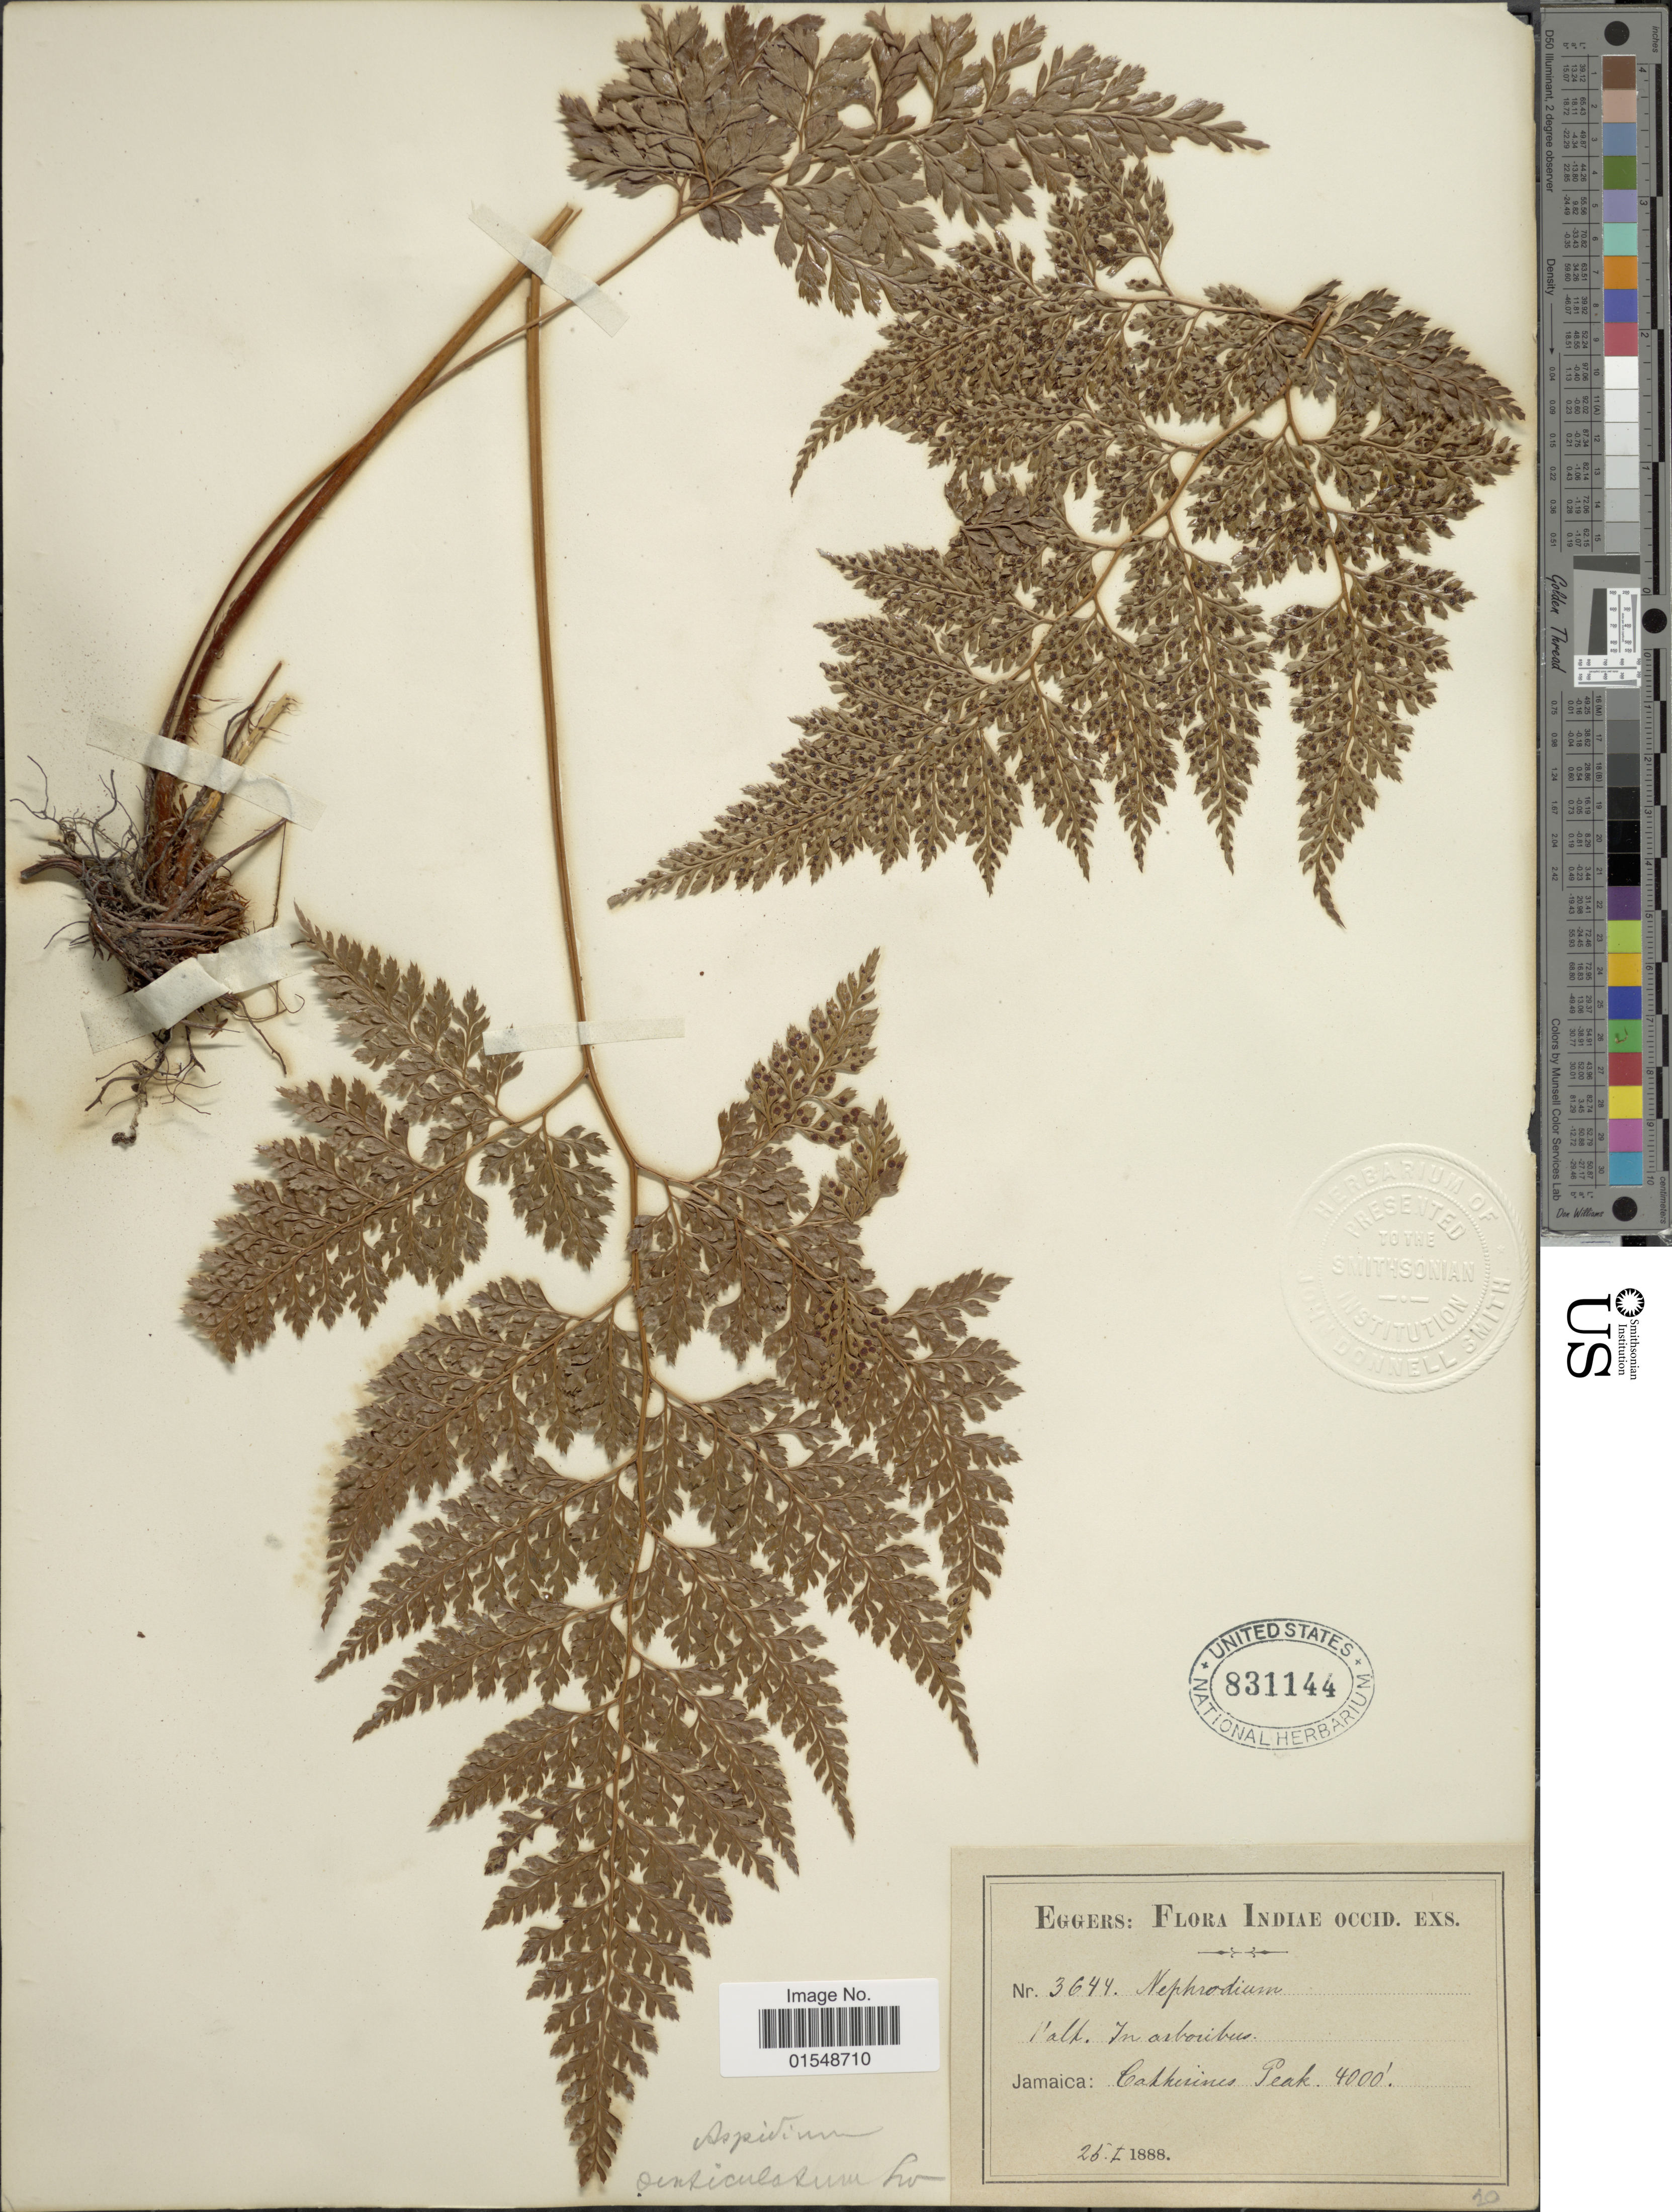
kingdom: Plantae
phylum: Tracheophyta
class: Polypodiopsida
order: Polypodiales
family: Dryopteridaceae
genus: Arachniodes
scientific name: Arachniodes denticulata var. denticulata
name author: (Sw.) Ching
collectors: -. Eggers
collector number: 3644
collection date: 1888-01-25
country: Jamaica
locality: Catherines Peak, Indiae Occid. Exs.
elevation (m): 1219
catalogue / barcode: US 831144